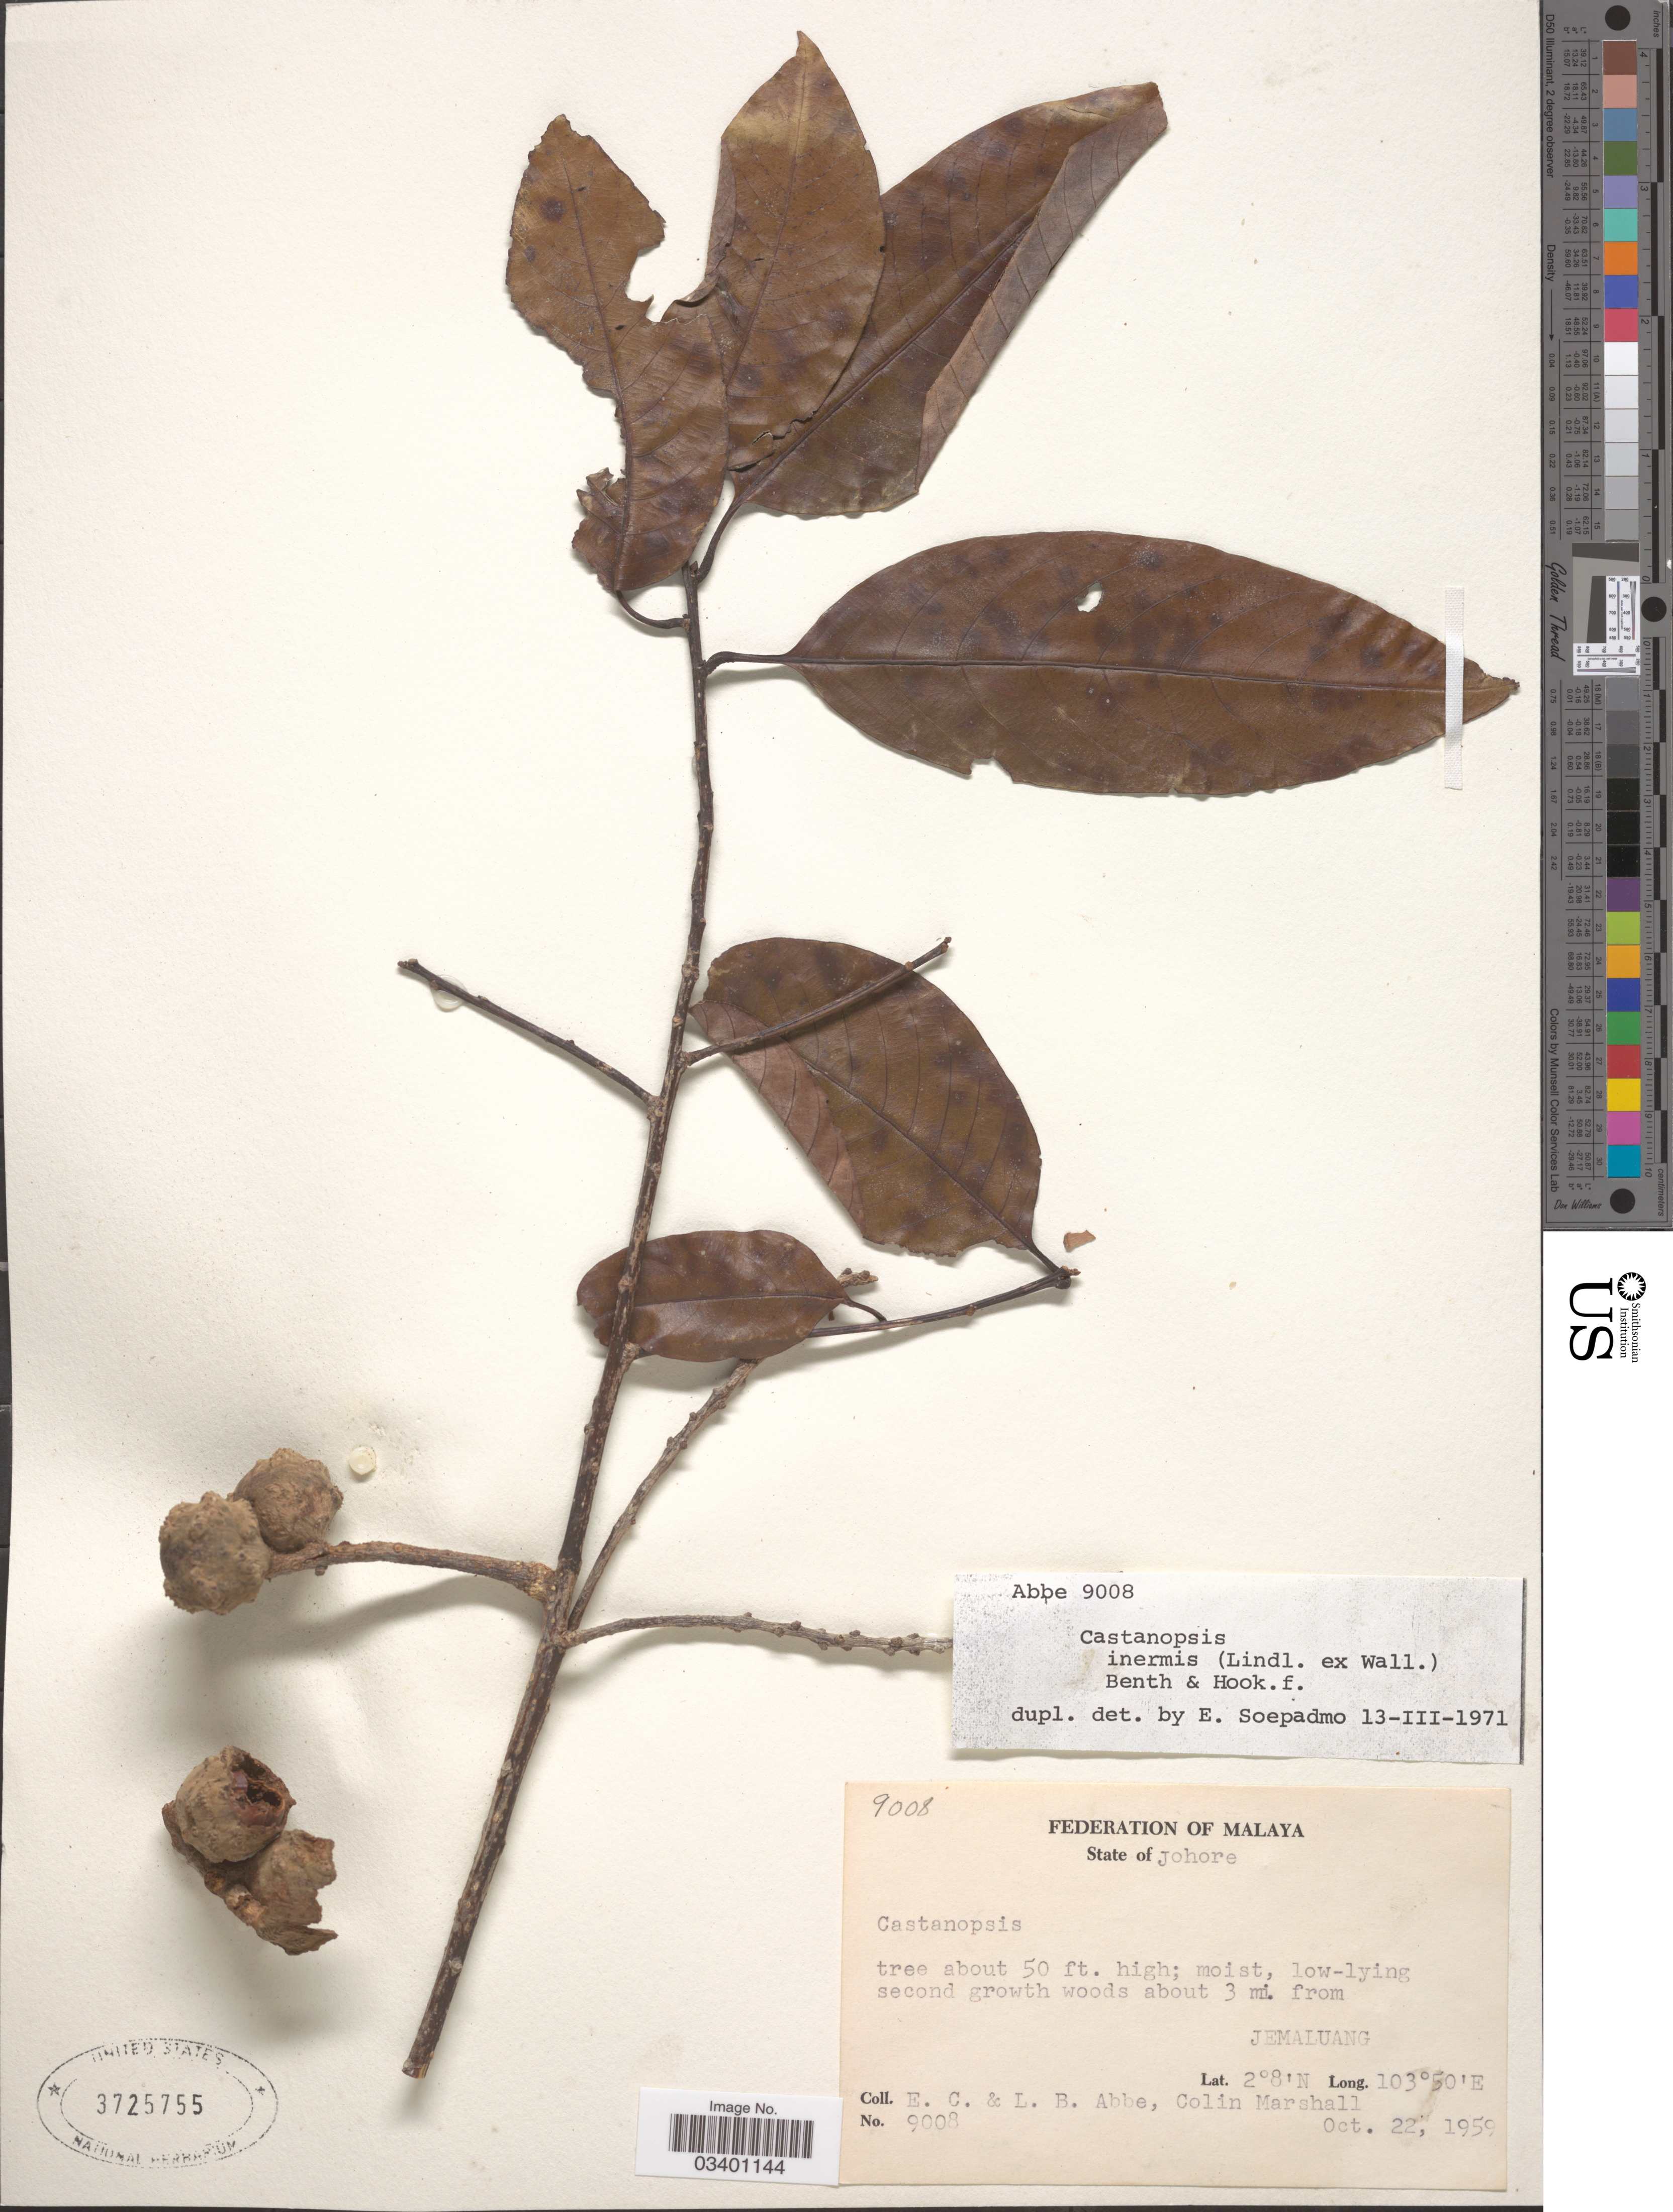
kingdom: Plantae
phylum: Tracheophyta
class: Magnoliopsida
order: Fagales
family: Fagaceae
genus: Castanopsis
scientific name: Castanopsis inermis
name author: (Lindl. ex Wall.) Benth. & Hook.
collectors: E. C. Abbe, L. B. Abbe & C. Marshall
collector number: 9008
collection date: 1959-10-22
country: Malaysia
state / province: Johor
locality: Federation of Malaya, State of Johore. Moist, low-lying second growth woods about 3 mi. from Jemaluang.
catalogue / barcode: US 3725755